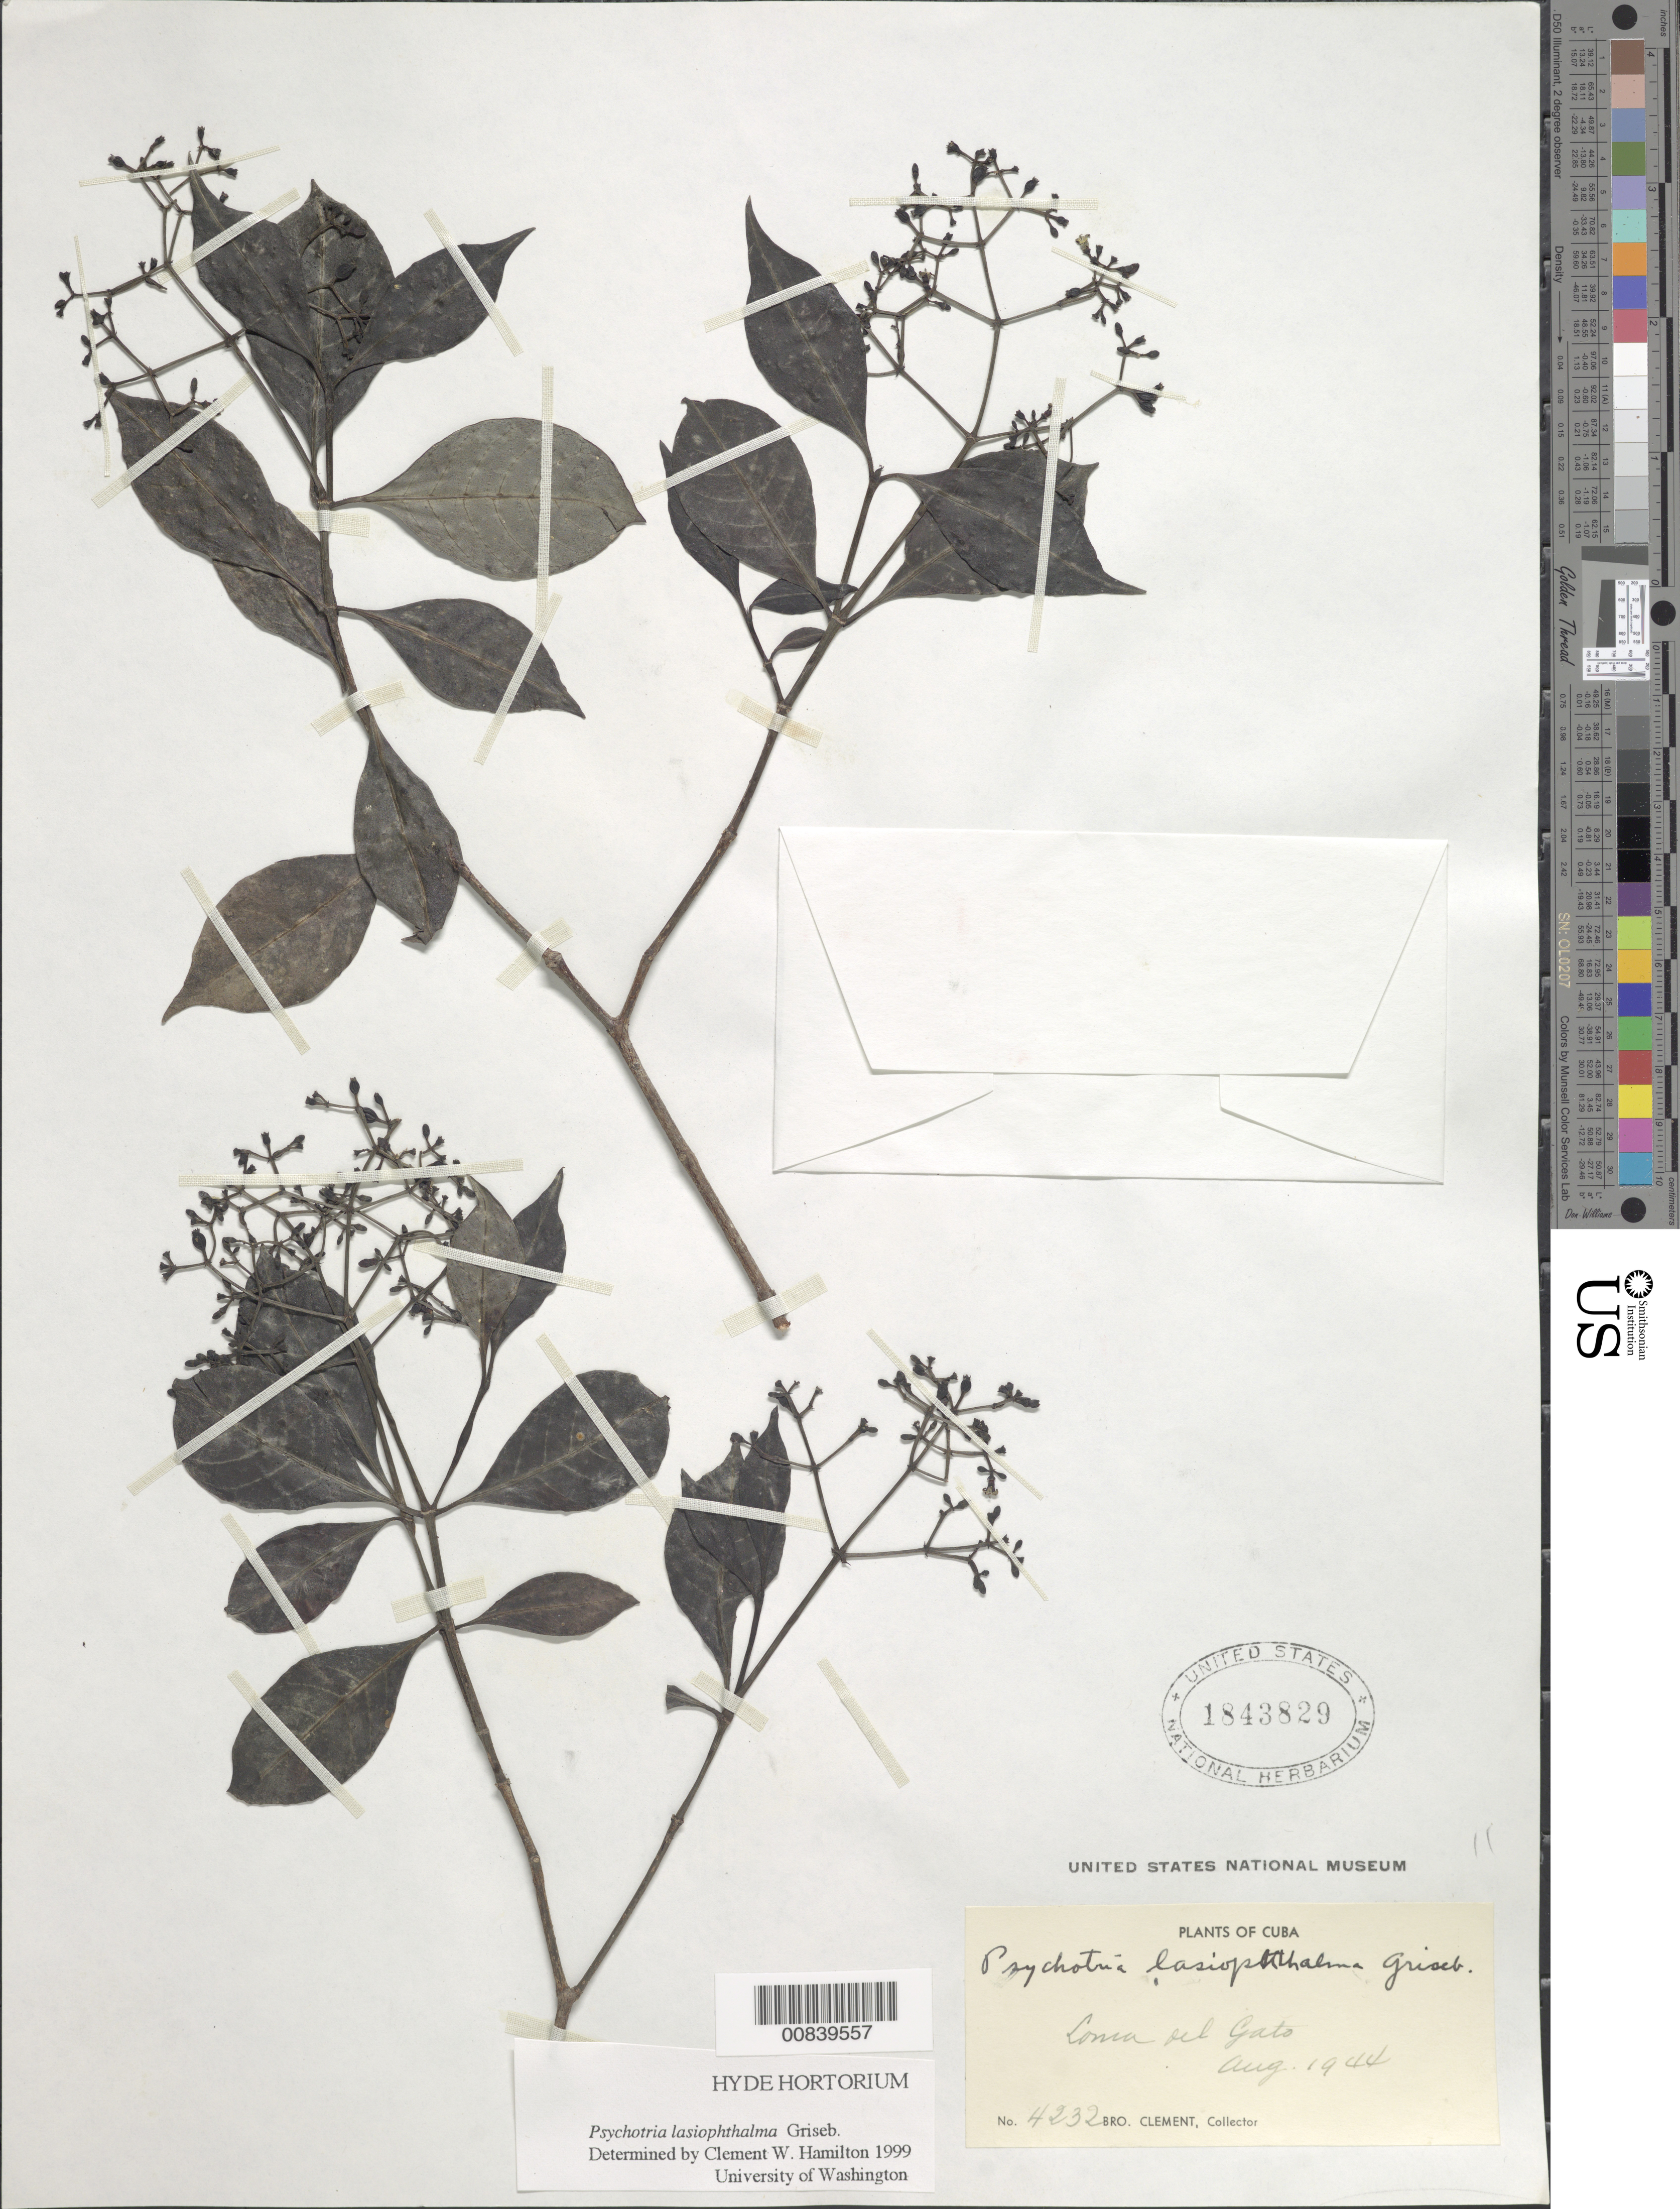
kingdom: Plantae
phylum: Tracheophyta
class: Magnoliopsida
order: Gentianales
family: Rubiaceae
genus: Psychotria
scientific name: Psychotria lasiophthalma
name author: Griseb.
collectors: Bro. Clemente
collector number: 4232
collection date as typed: Aug 1944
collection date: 1944-08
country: Cuba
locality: Loma del Gato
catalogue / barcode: US 1843829